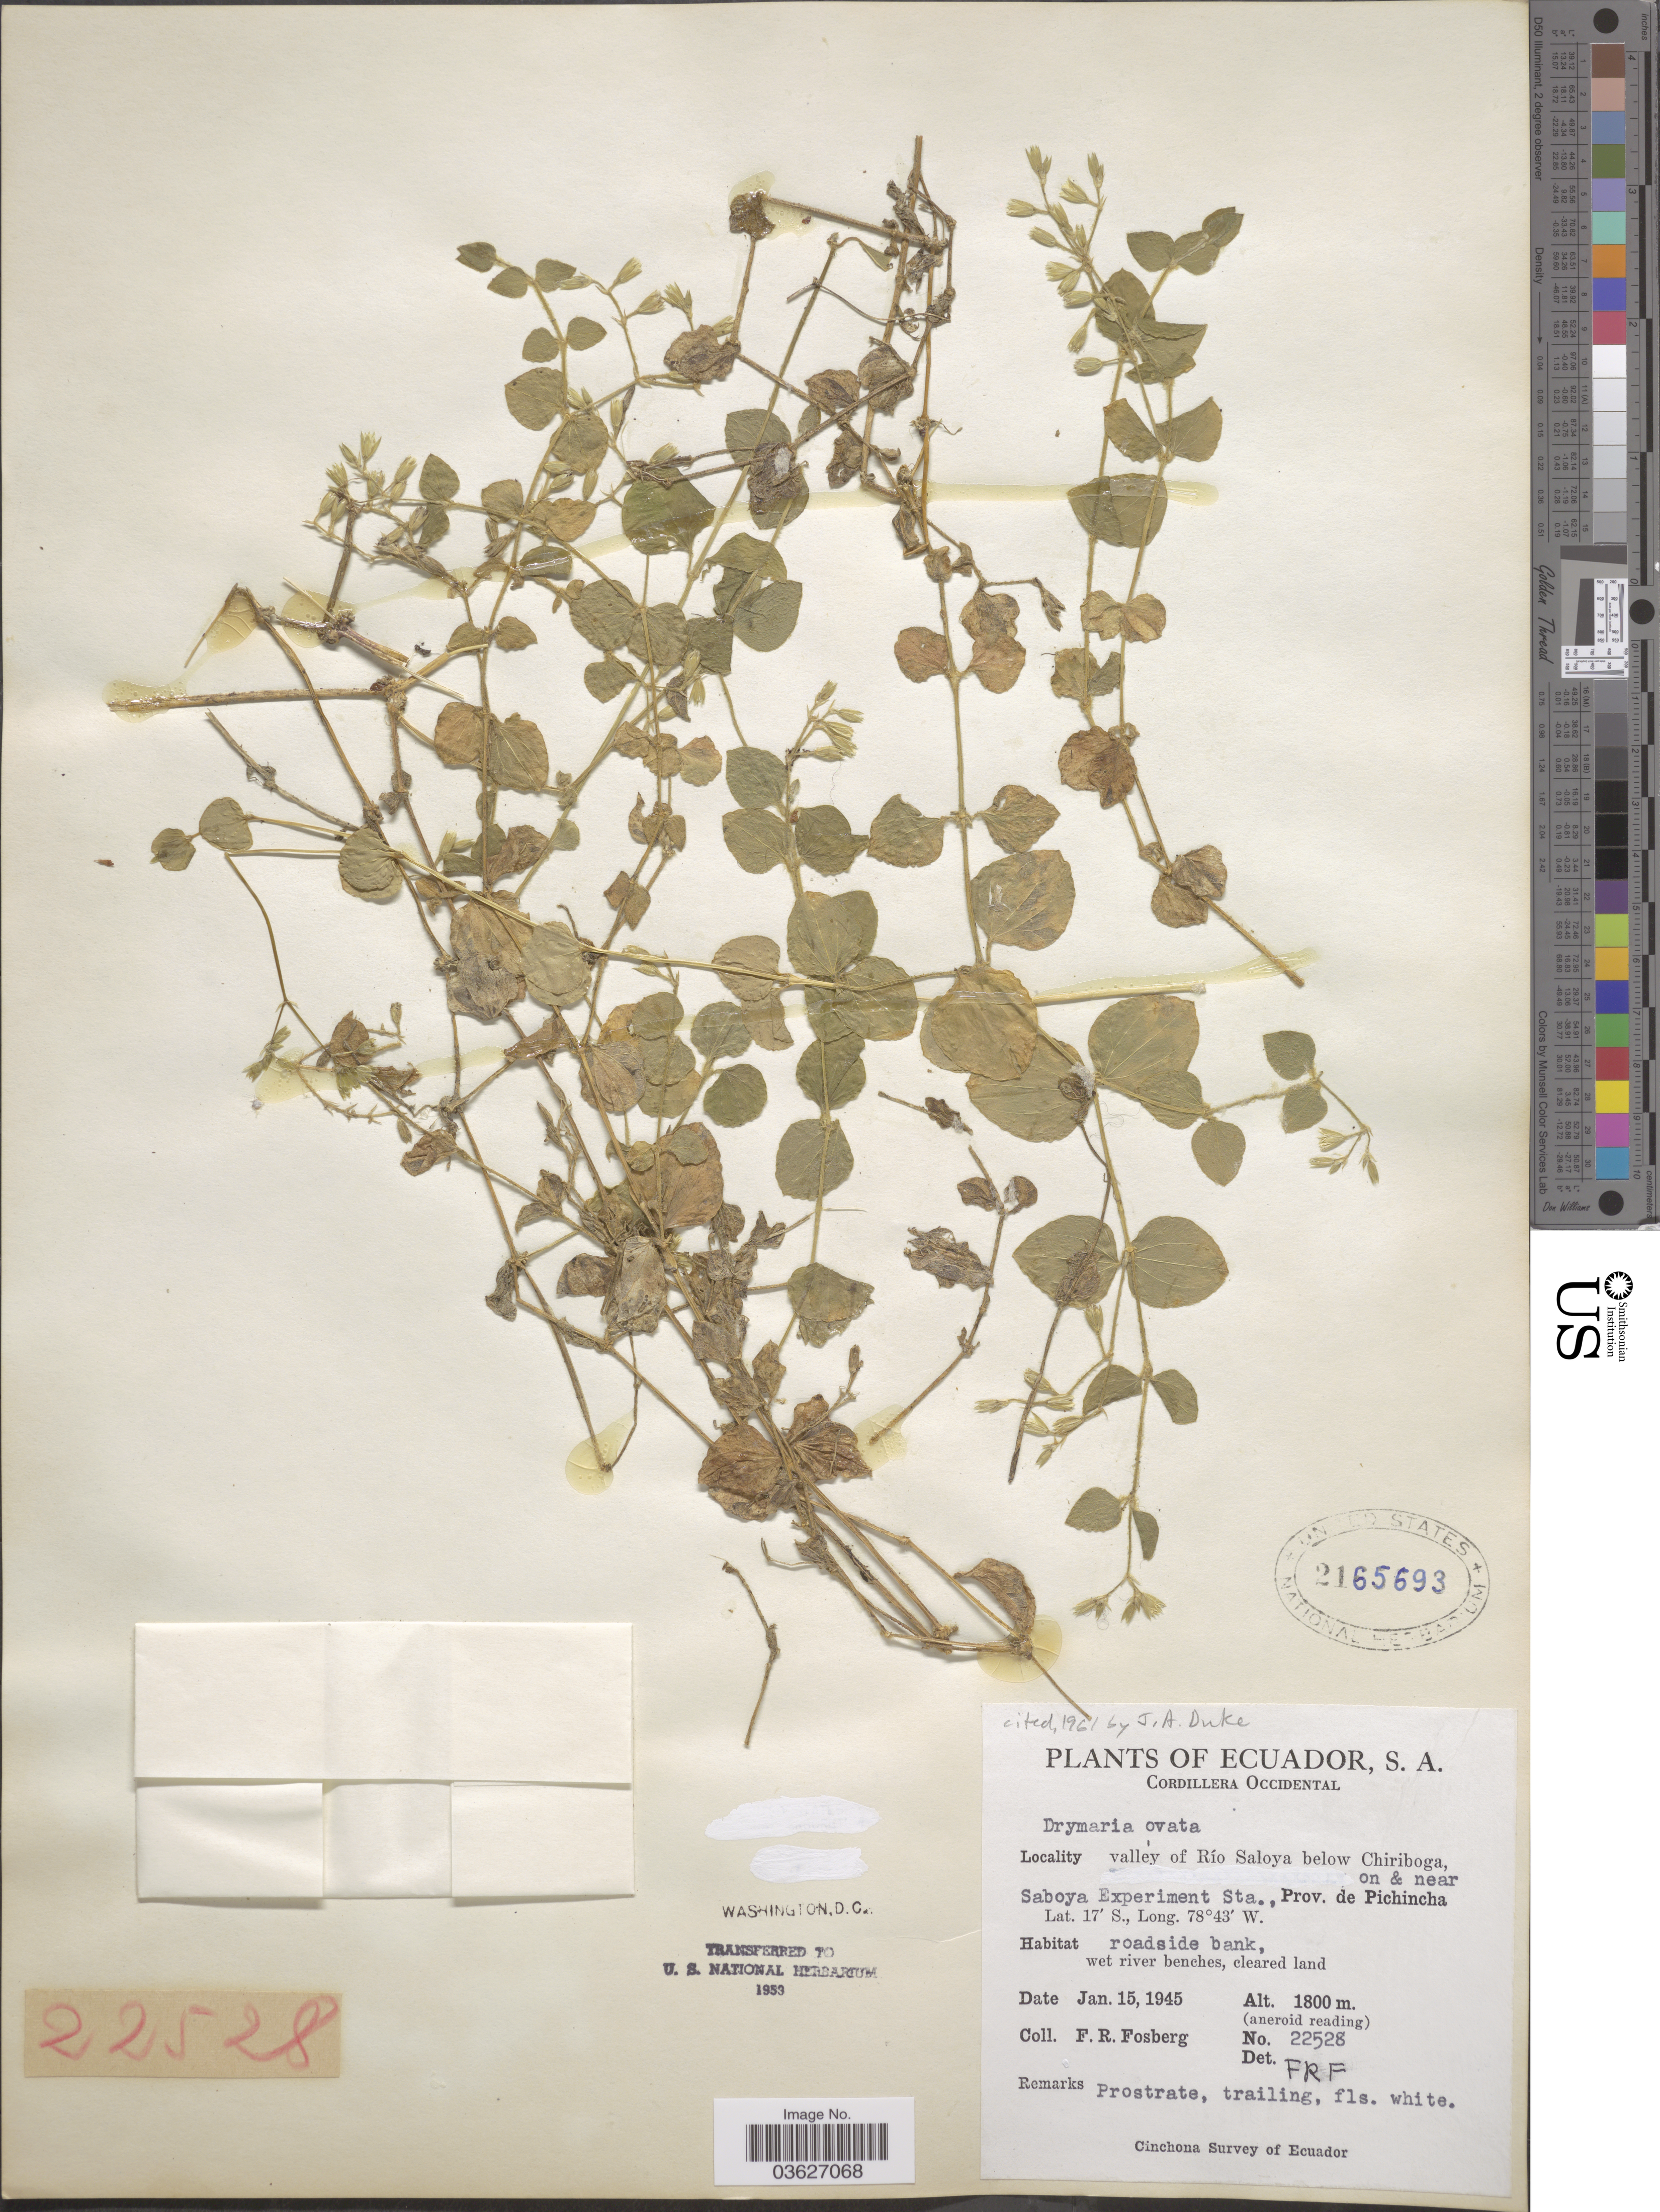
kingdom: Plantae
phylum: Tracheophyta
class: Magnoliopsida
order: Caryophyllales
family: Caryophyllaceae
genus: Drymaria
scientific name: Drymaria ovata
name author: Humb. & Bonpl. ex Schult.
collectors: F. R. Fosberg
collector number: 22528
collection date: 1945-01-15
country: Ecuador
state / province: Pichincha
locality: Cordillera Occidental. Valley of Río Saloya below Chiriboga, on & near Saboya Experiment Sta.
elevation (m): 1800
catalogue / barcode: US 2165693